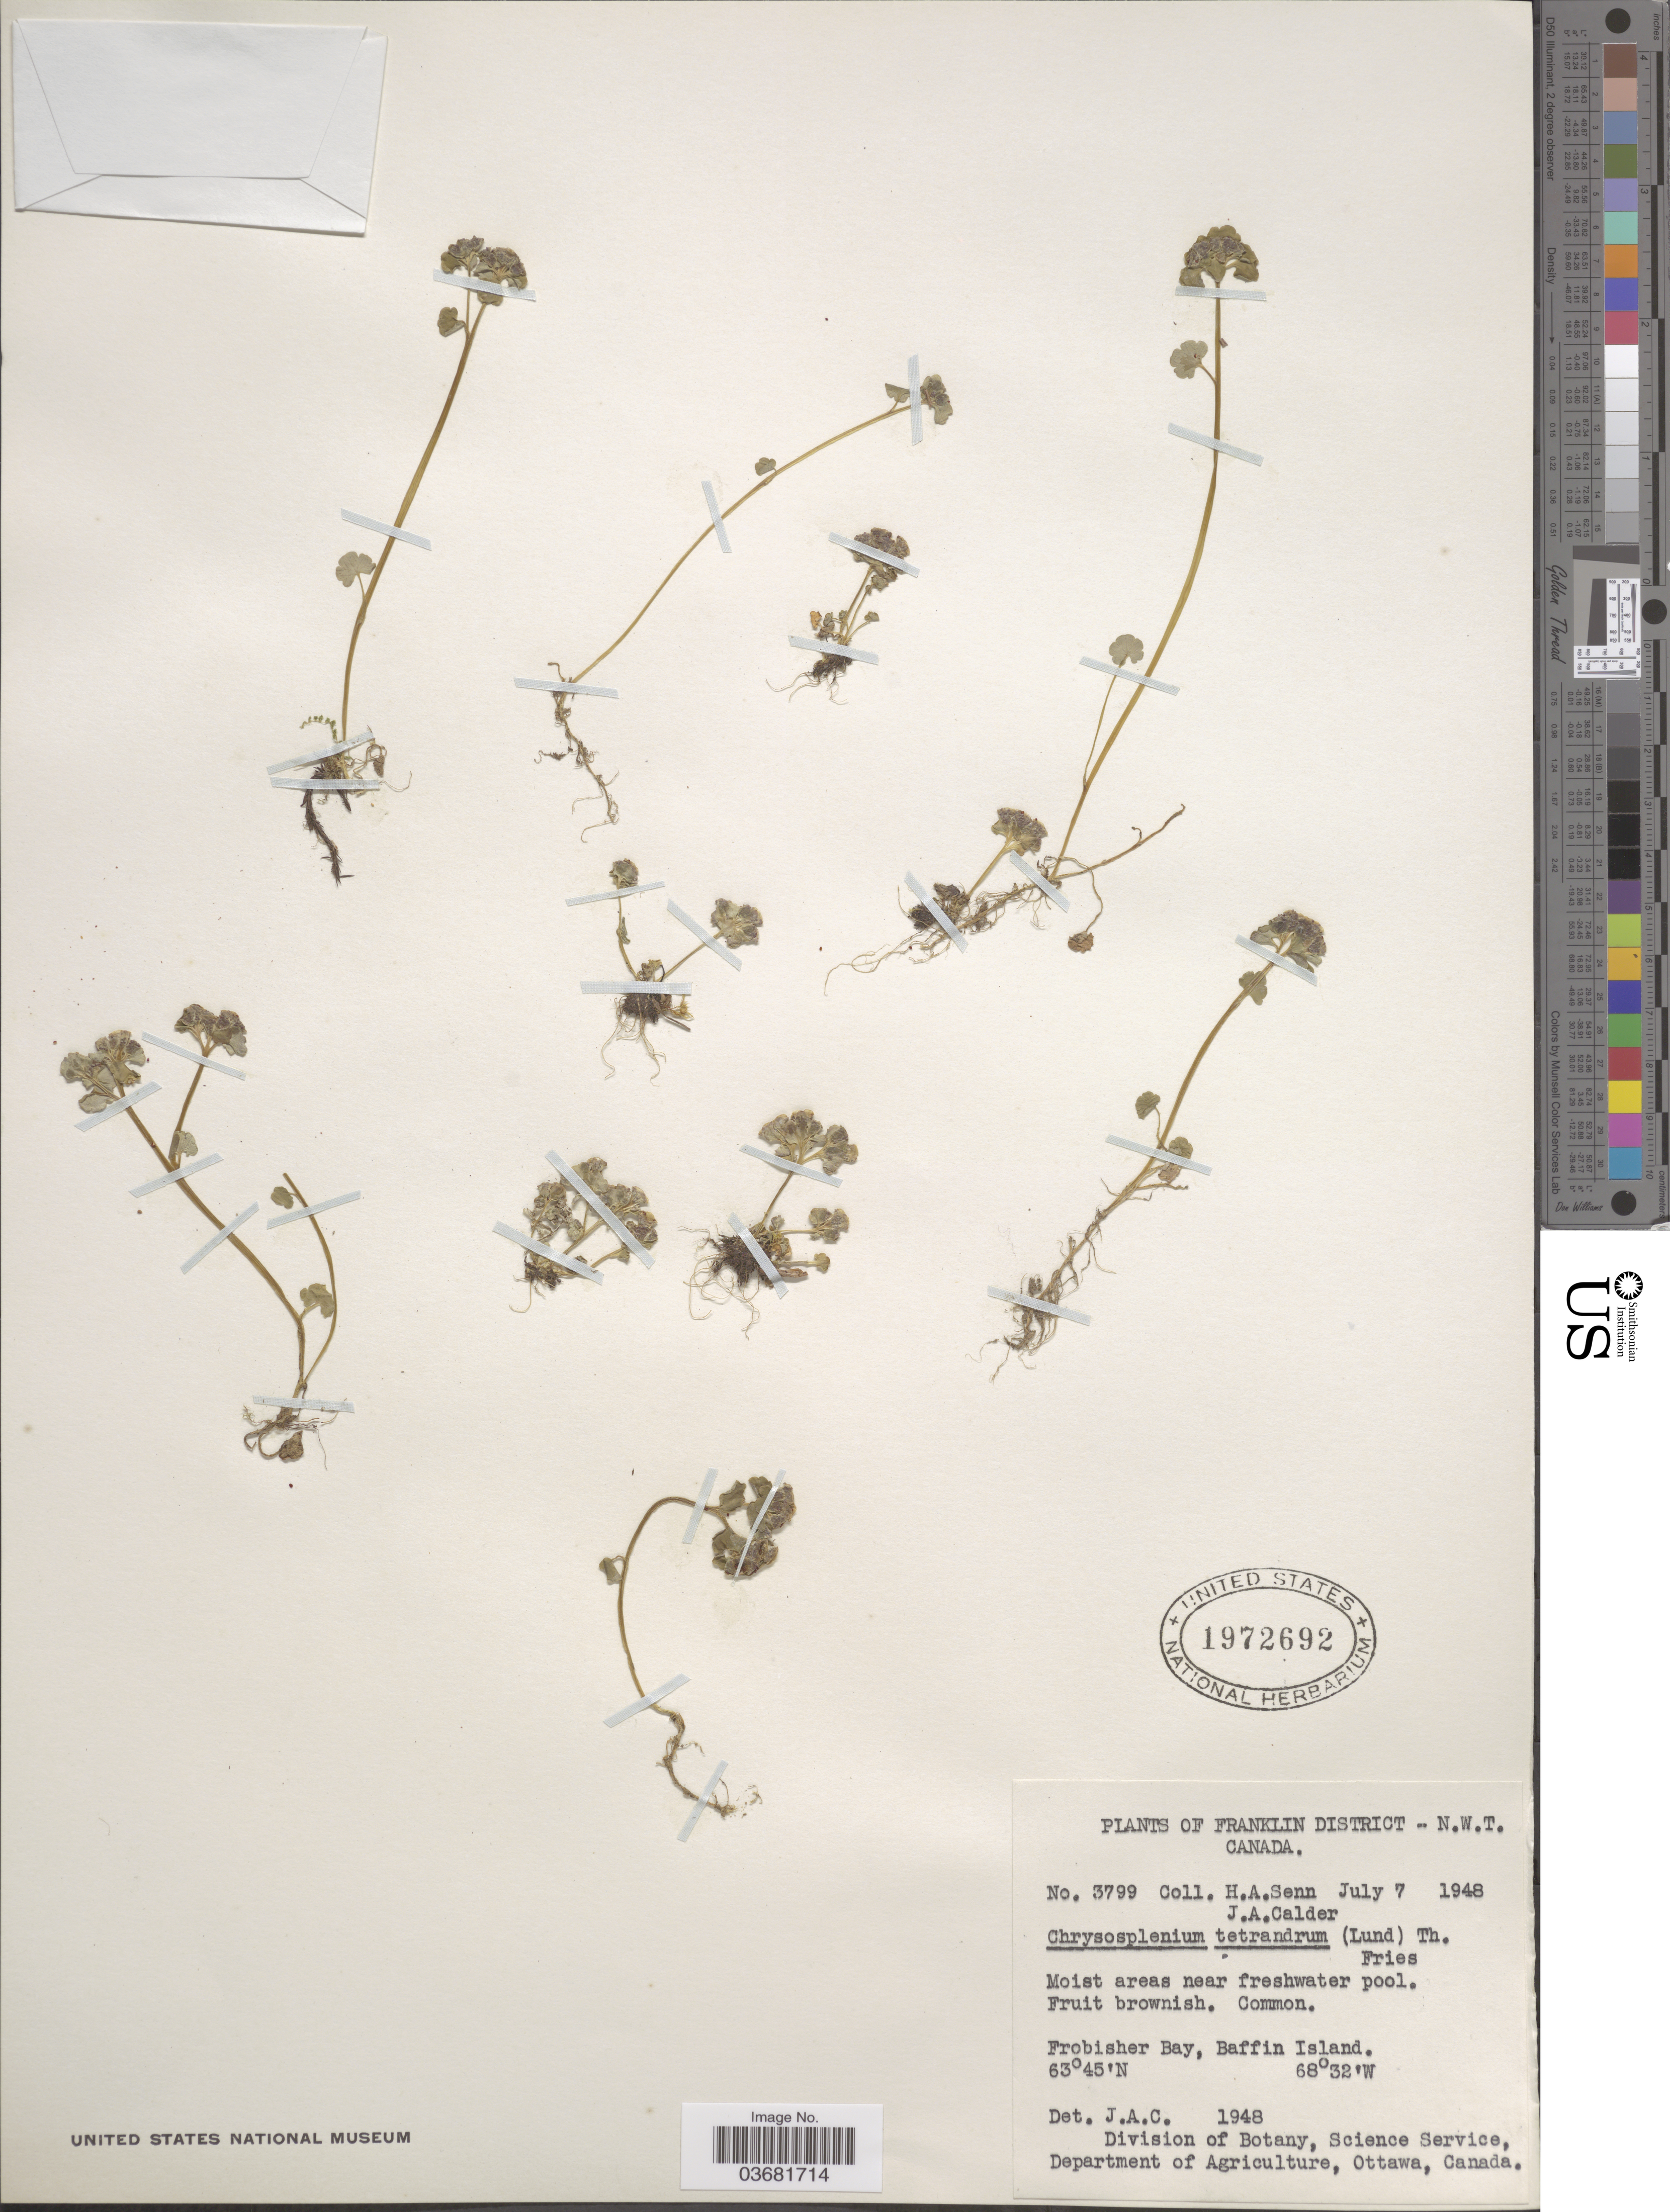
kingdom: Plantae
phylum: Tracheophyta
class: Magnoliopsida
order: Saxifragales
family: Saxifragaceae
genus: Chrysosplenium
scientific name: Chrysosplenium tetrandrum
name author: (N. Lund) Th. Fr.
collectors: H. Senn & J. A. Calder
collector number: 3799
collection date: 1948-07-07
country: Canada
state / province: Northwest Territories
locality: Franklin District. Frobisher Bay, Baffin Island.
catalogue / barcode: US 1972692